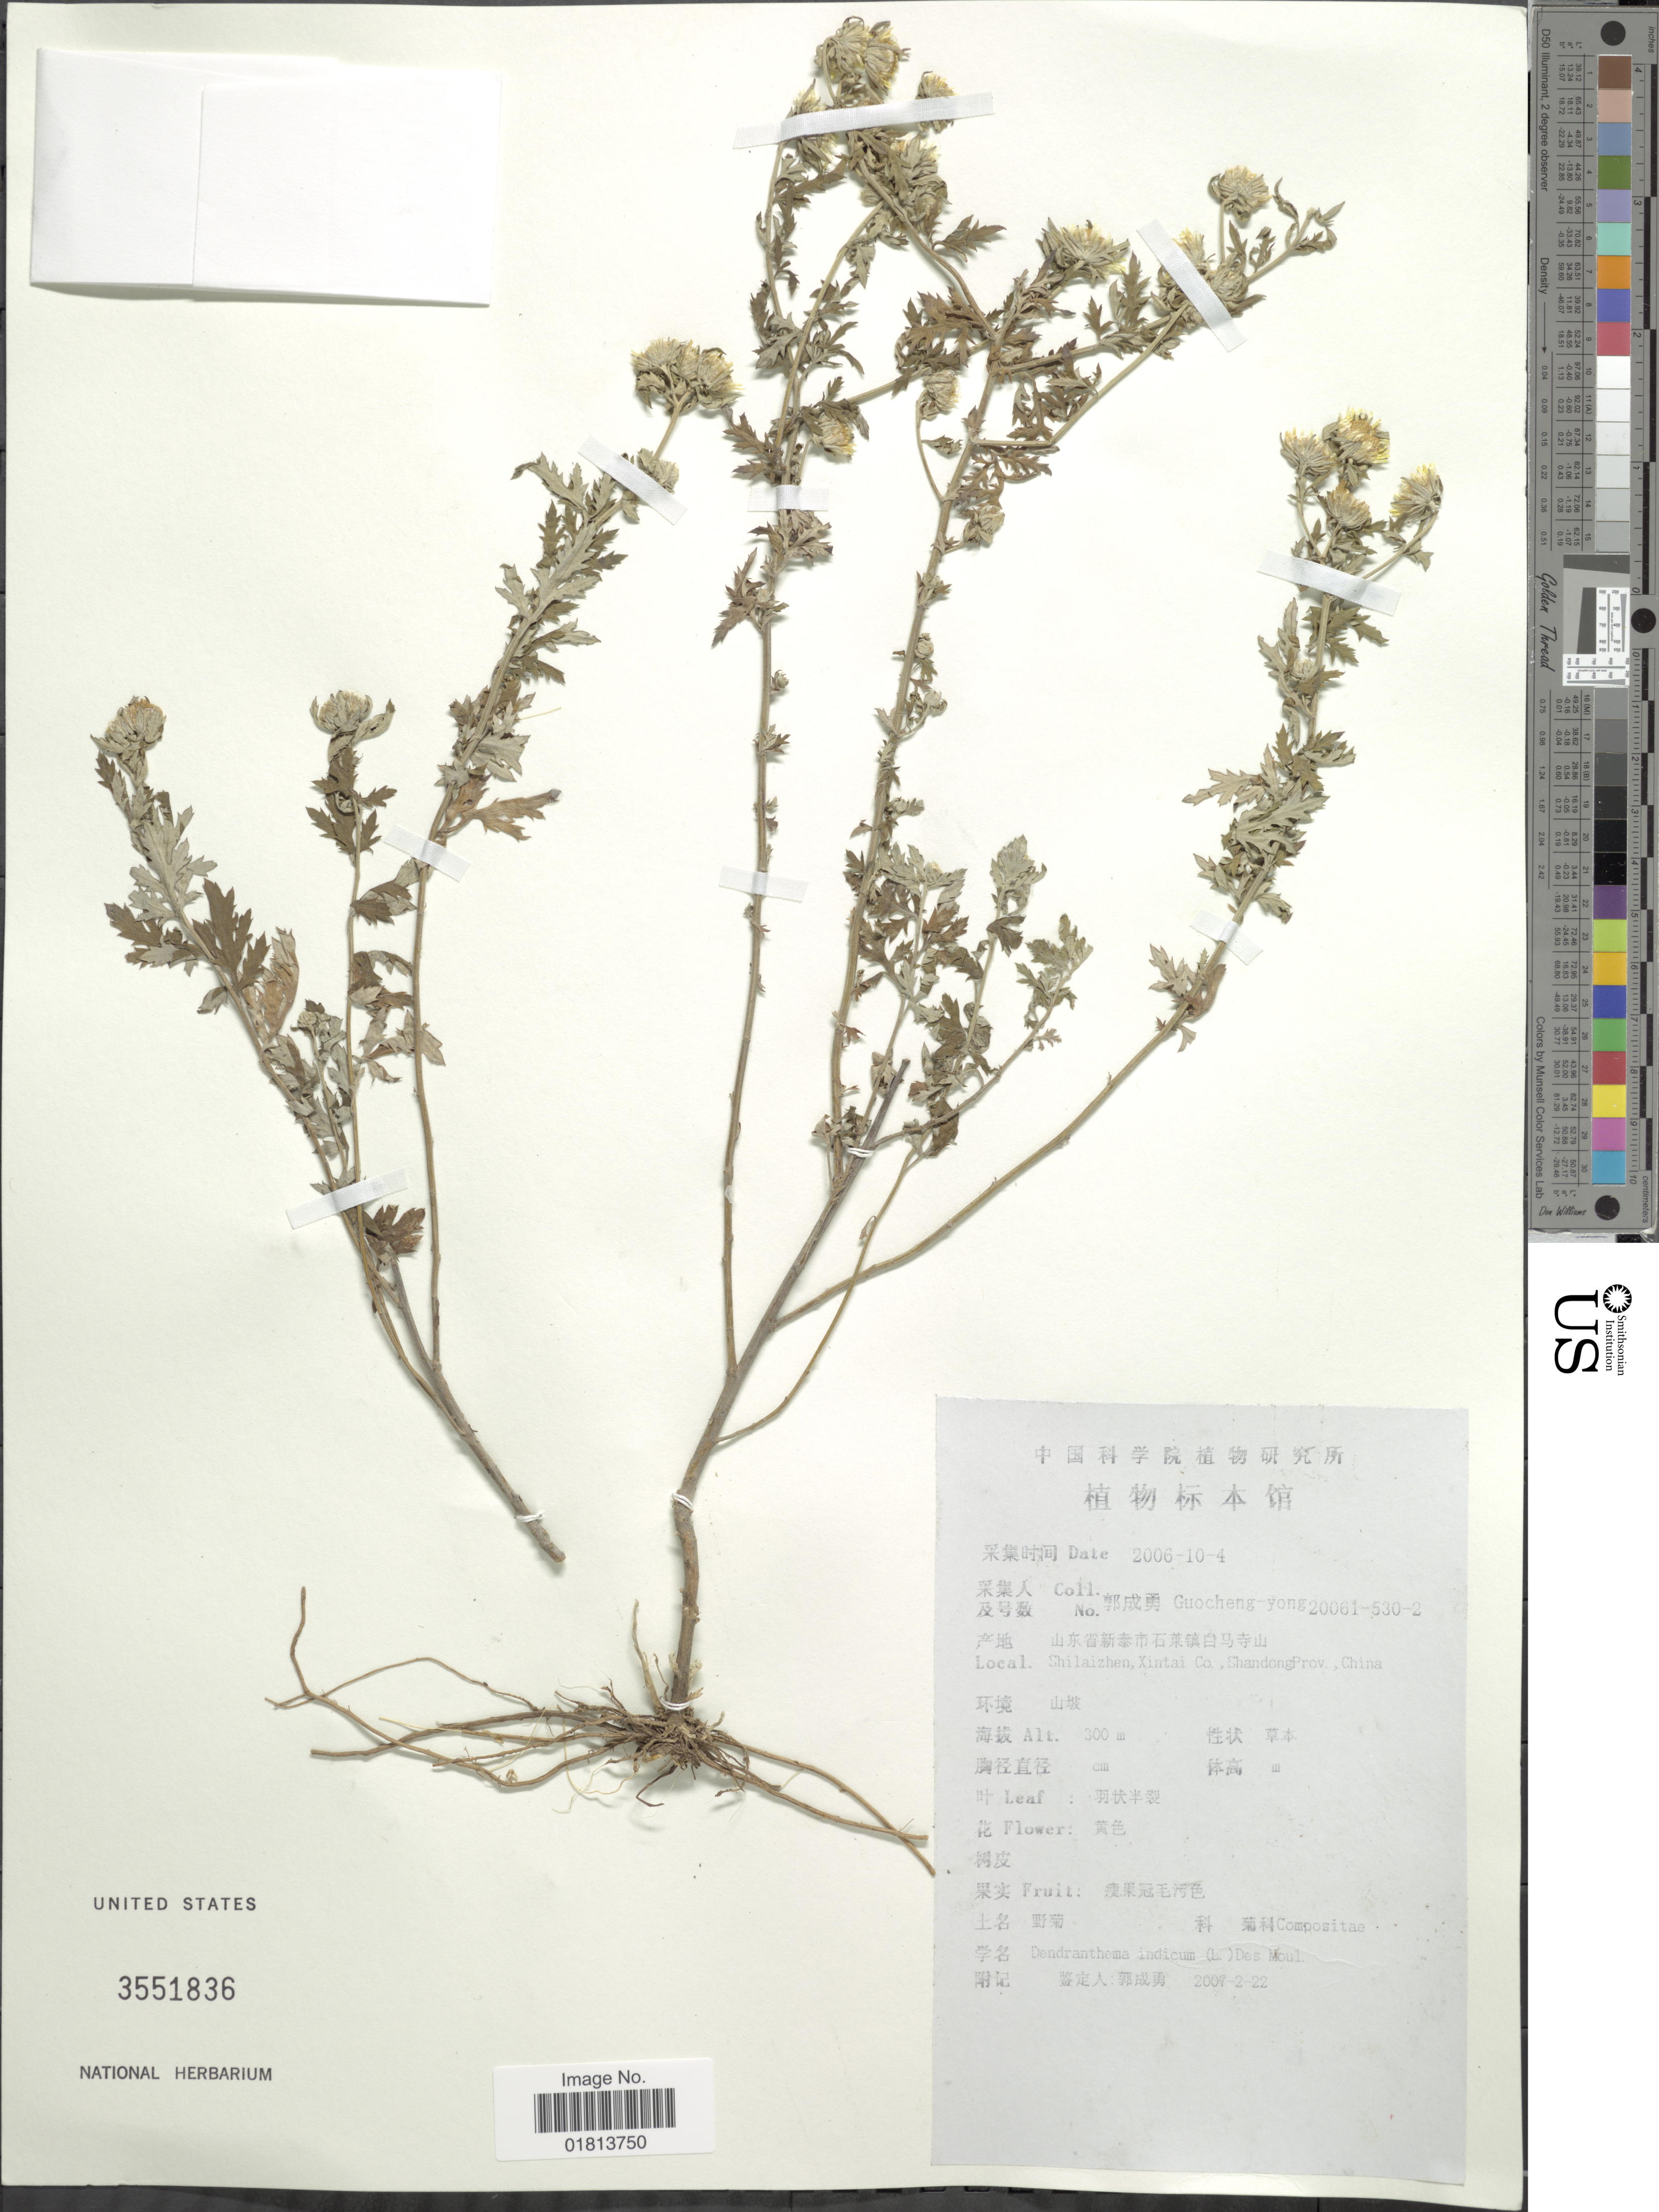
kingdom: Plantae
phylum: Tracheophyta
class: Magnoliopsida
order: Asterales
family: Asteraceae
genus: Dendranthema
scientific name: Dendranthema indicum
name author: (L.) Des Moul.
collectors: Guo cheng-yong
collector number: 200615302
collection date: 2006-10-04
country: China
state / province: Shandong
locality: Shilaizhen, Xintai Co., Shandong Prov., China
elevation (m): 300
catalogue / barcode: US 3551836